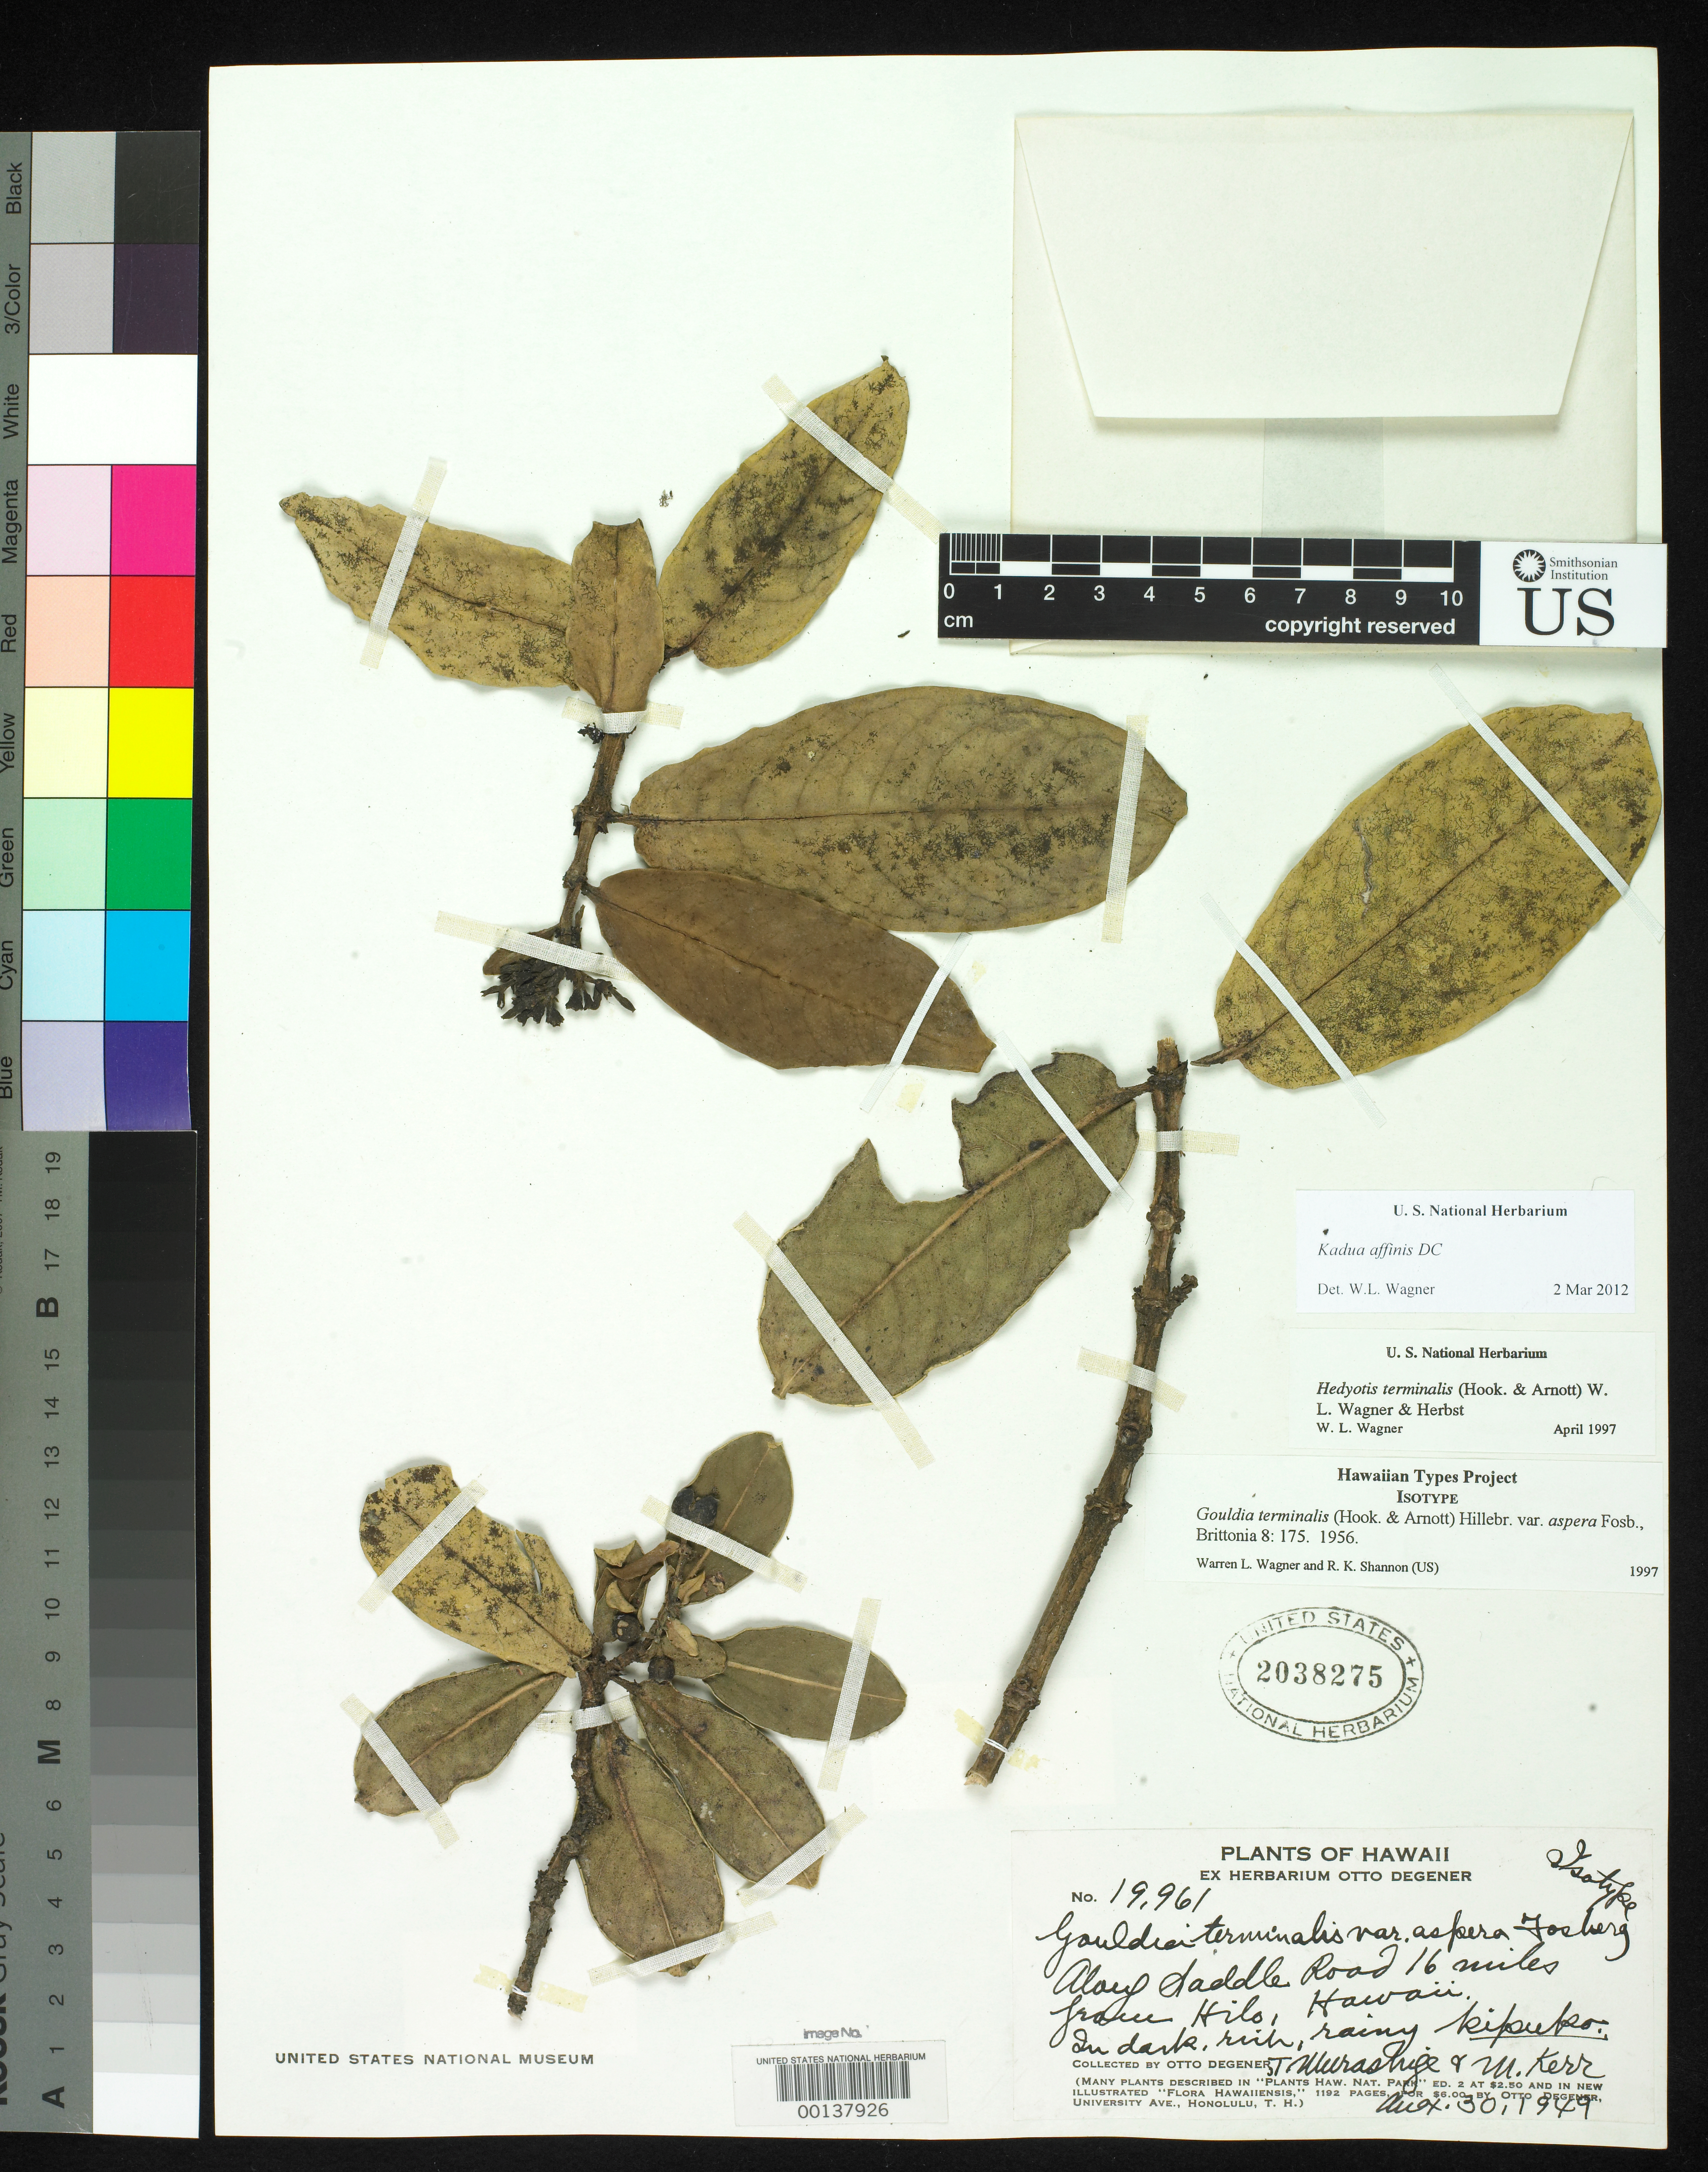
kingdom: Plantae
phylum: Tracheophyta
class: Magnoliopsida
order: Gentianales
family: Rubiaceae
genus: Gouldia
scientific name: Gouldia terminalis var. aspera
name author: Fosberg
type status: Isotype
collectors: O. Degener, T. Murashige & M. Kerr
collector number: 19961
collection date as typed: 30 Aug 1949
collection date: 1949-08-30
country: United States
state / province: Hawaii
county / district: Hawaii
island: Hawaii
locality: Along Saddle Road 16 mi from Hilo.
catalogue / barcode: US 2038275